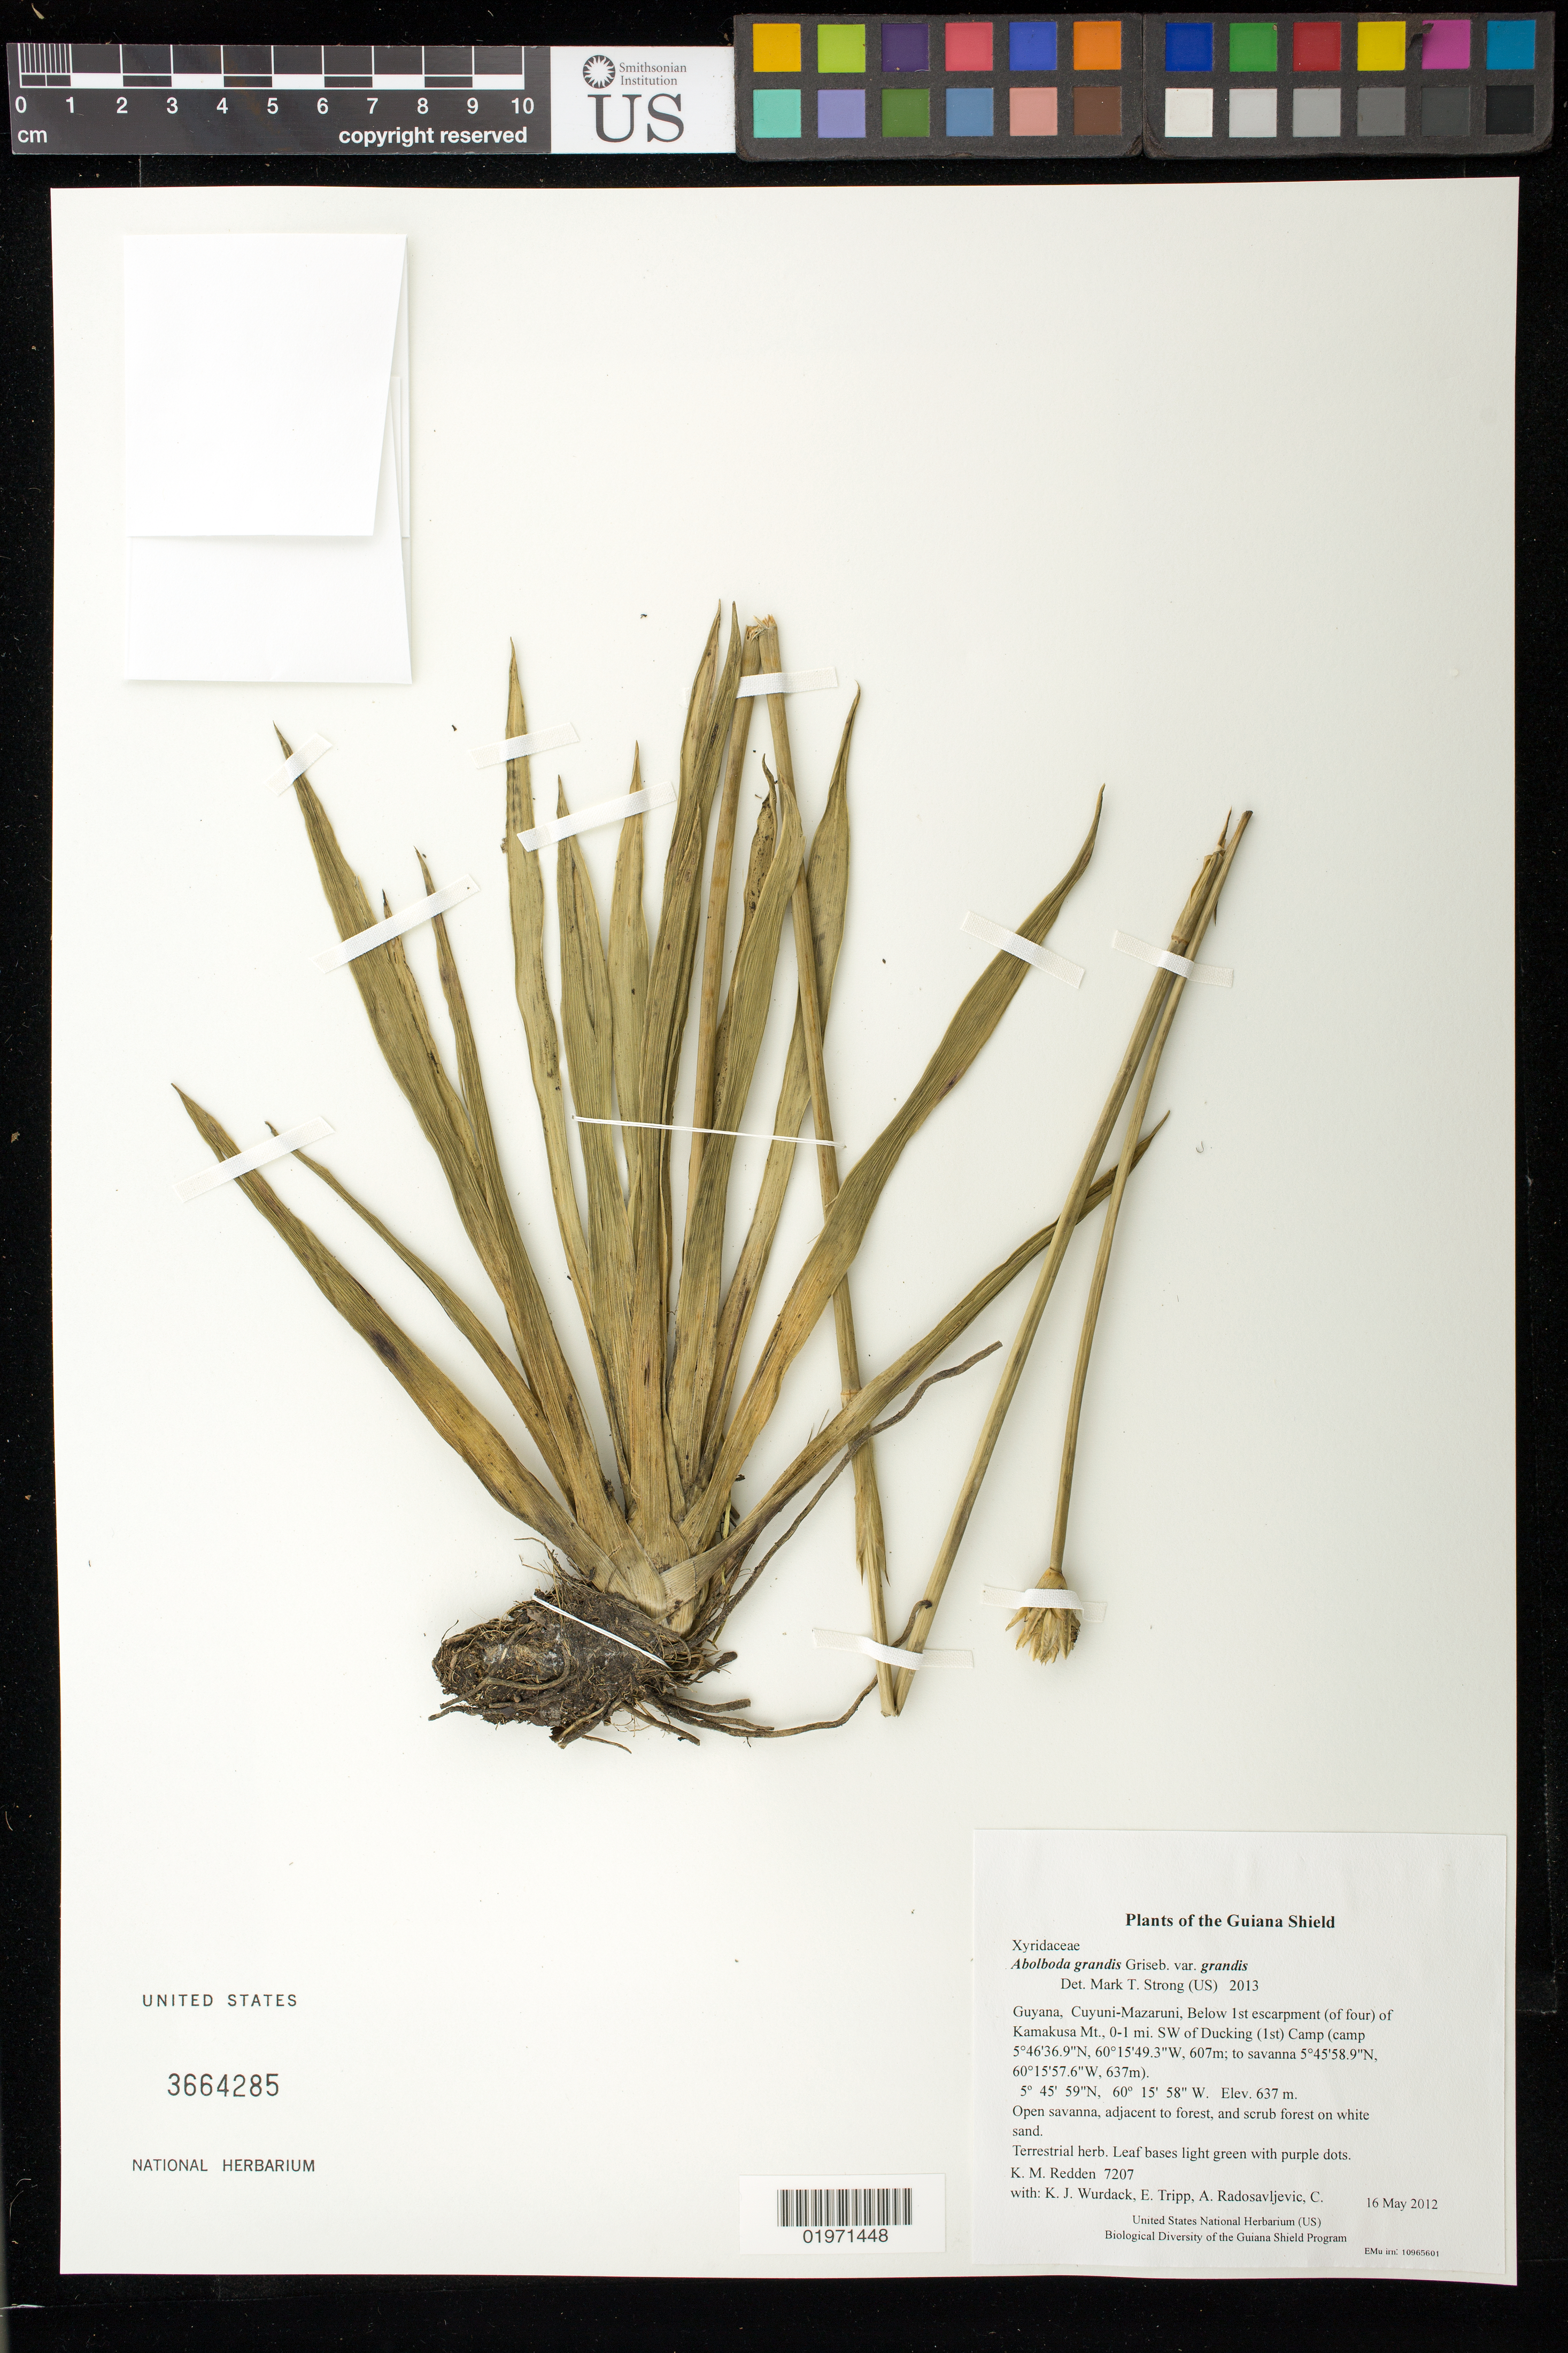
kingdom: Plantae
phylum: Tracheophyta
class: Liliopsida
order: Poales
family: Xyridaceae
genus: Abolboda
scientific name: Abolboda grandis var. grandis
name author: Griseb.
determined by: Strong, M. T., (US), Smithsonian Institution - National Museum of Natural History (UNITED STATES)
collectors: K. M. Redden, K. Wurdack, E. Tripp, A. Radosavljevic, C. Jacobis & J. Ralph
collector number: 7207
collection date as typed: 16 May 2012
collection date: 2012-05-16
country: Guyana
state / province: Cuyuni-Mazaruni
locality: Below 1st escarpment (of four) of Kamakusa Mt., 0-1 mi. SW of Ducking (1st) Camp (camp 5°46'36.9"N, 60°15'49.3"W, 607m; to savanna 5°45'58.9"N, 60°15'57.6"W, 637m)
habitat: Open savanna, adjacent to forest, and scrub forest on white sand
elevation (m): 637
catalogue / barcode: US 3664285